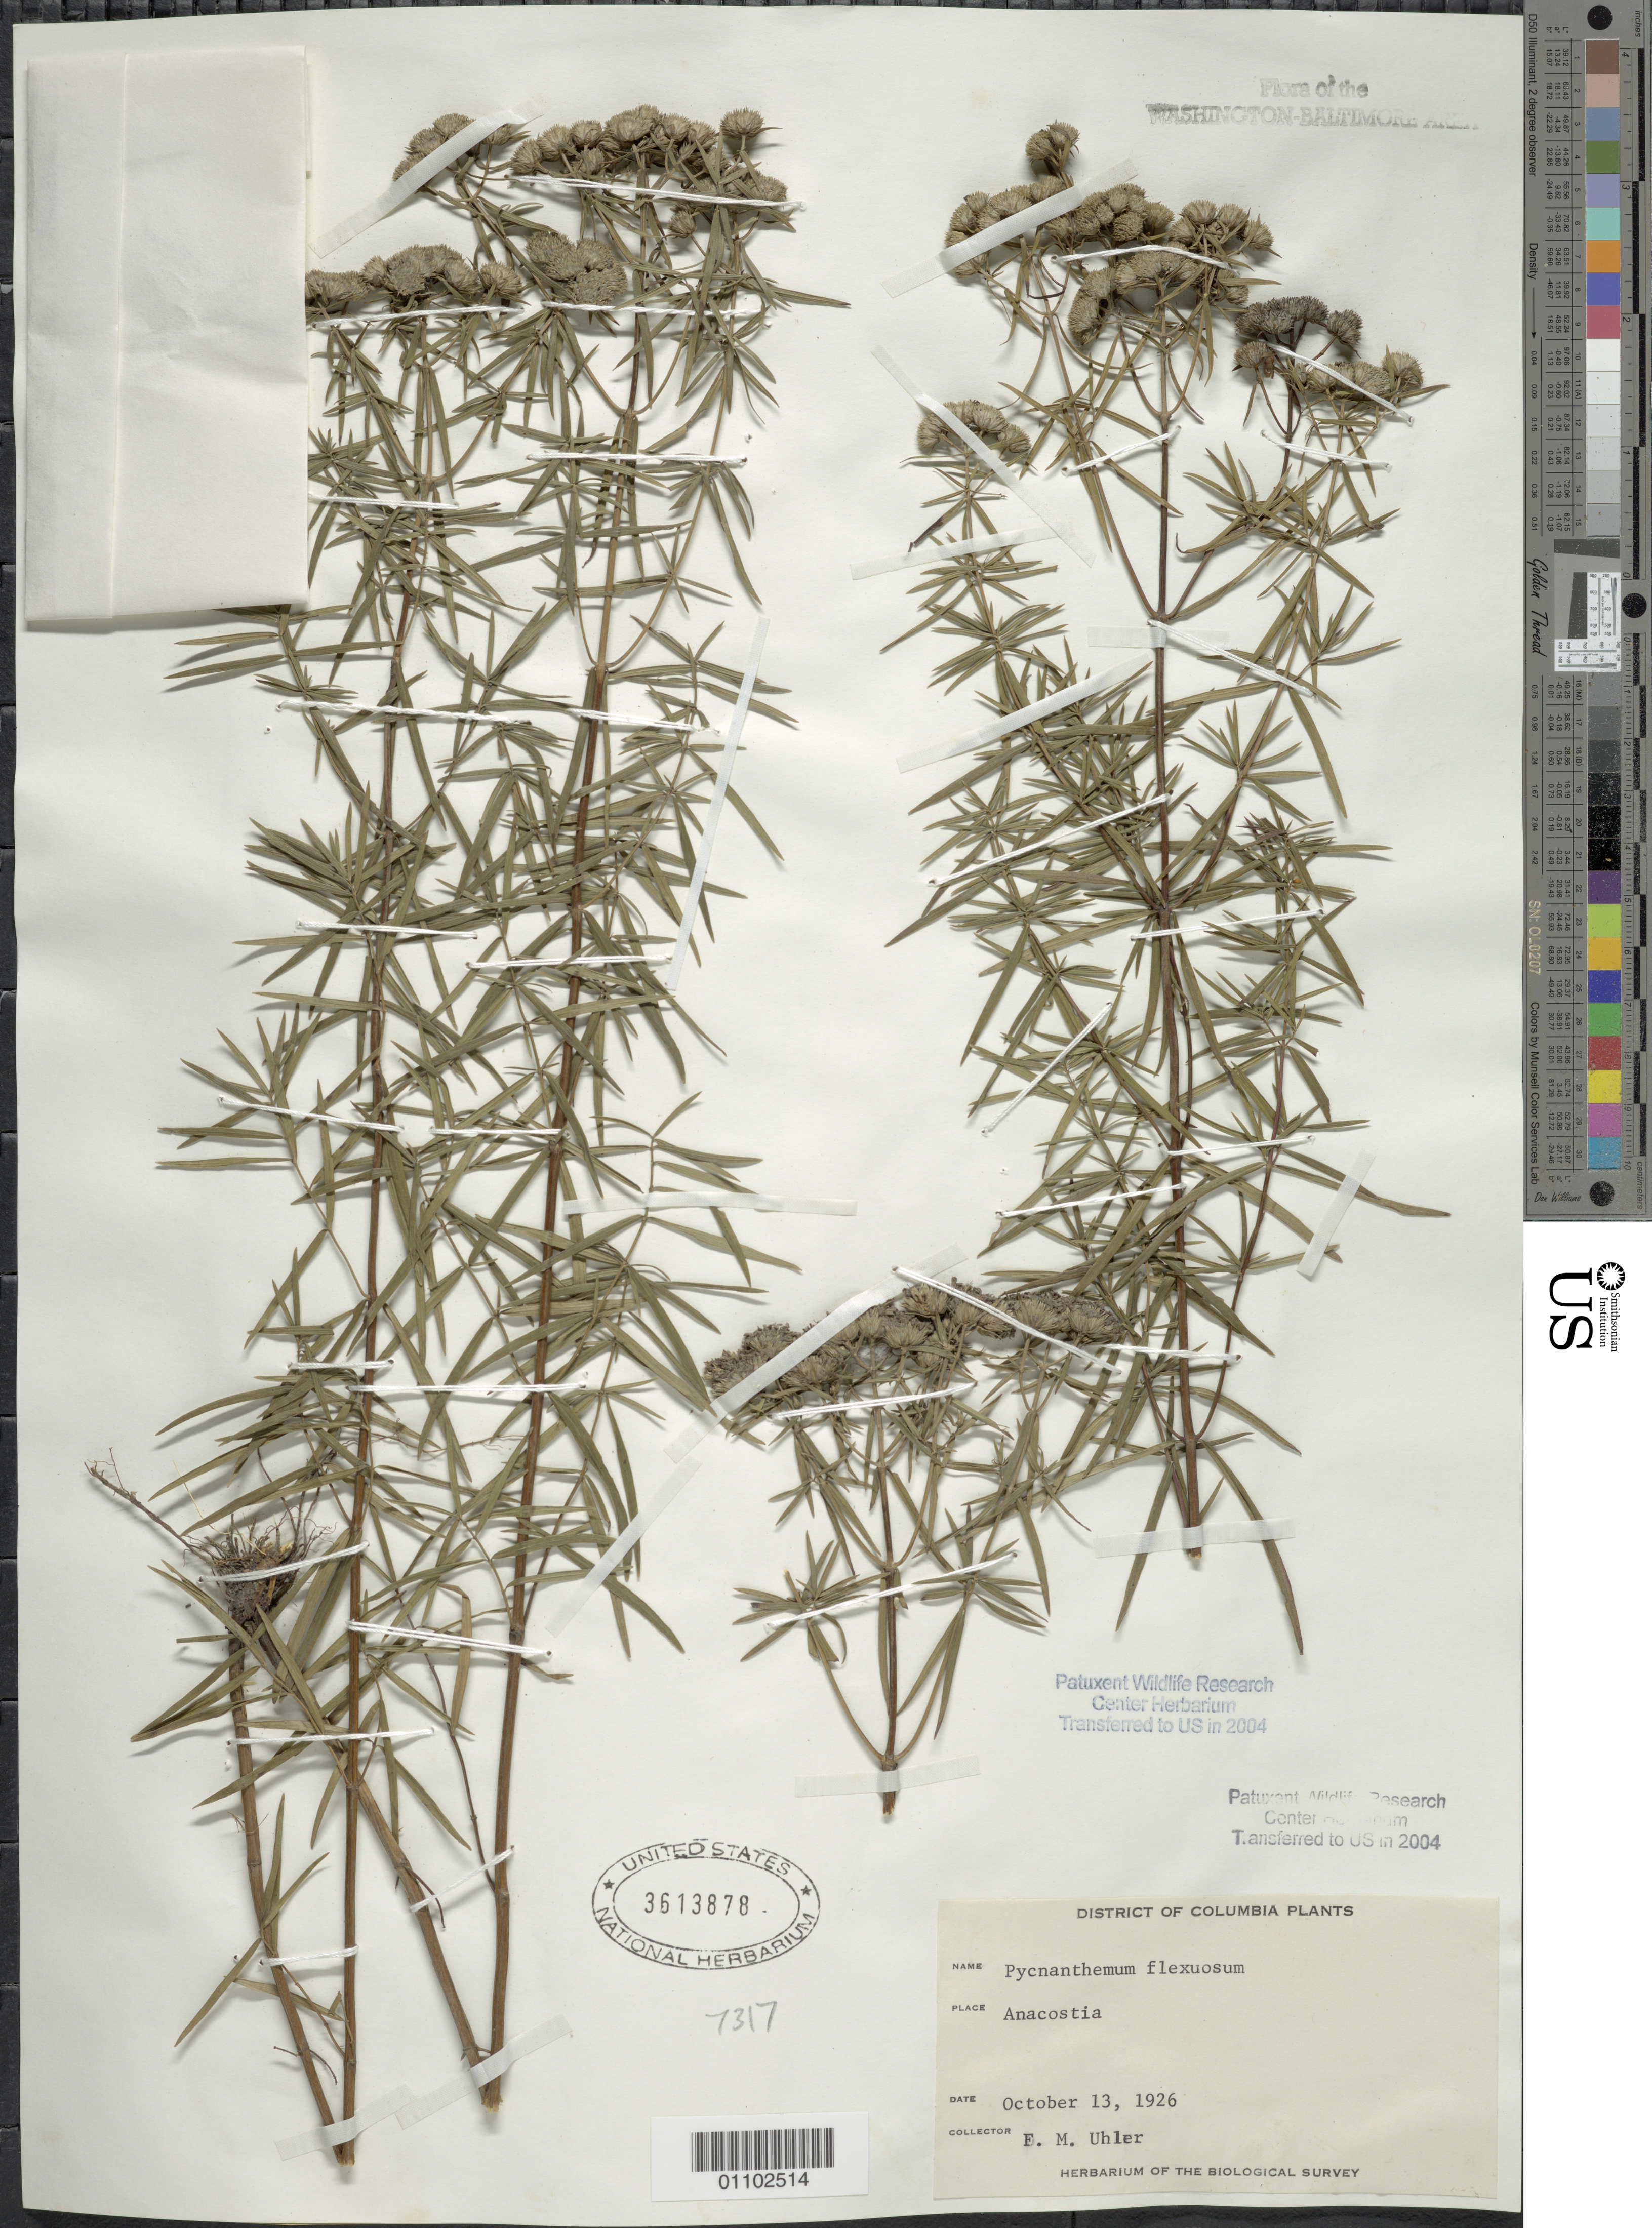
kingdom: Plantae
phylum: Tracheophyta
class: Magnoliopsida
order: Lamiales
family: Lamiaceae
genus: Pycnanthemum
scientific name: Pycnanthemum flexuosum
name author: (Walter) Britton, Stearns & Poggenb.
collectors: F. M. Uhler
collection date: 1926-10-13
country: United States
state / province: District of Columbia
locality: Anacostia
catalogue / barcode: US 3613878